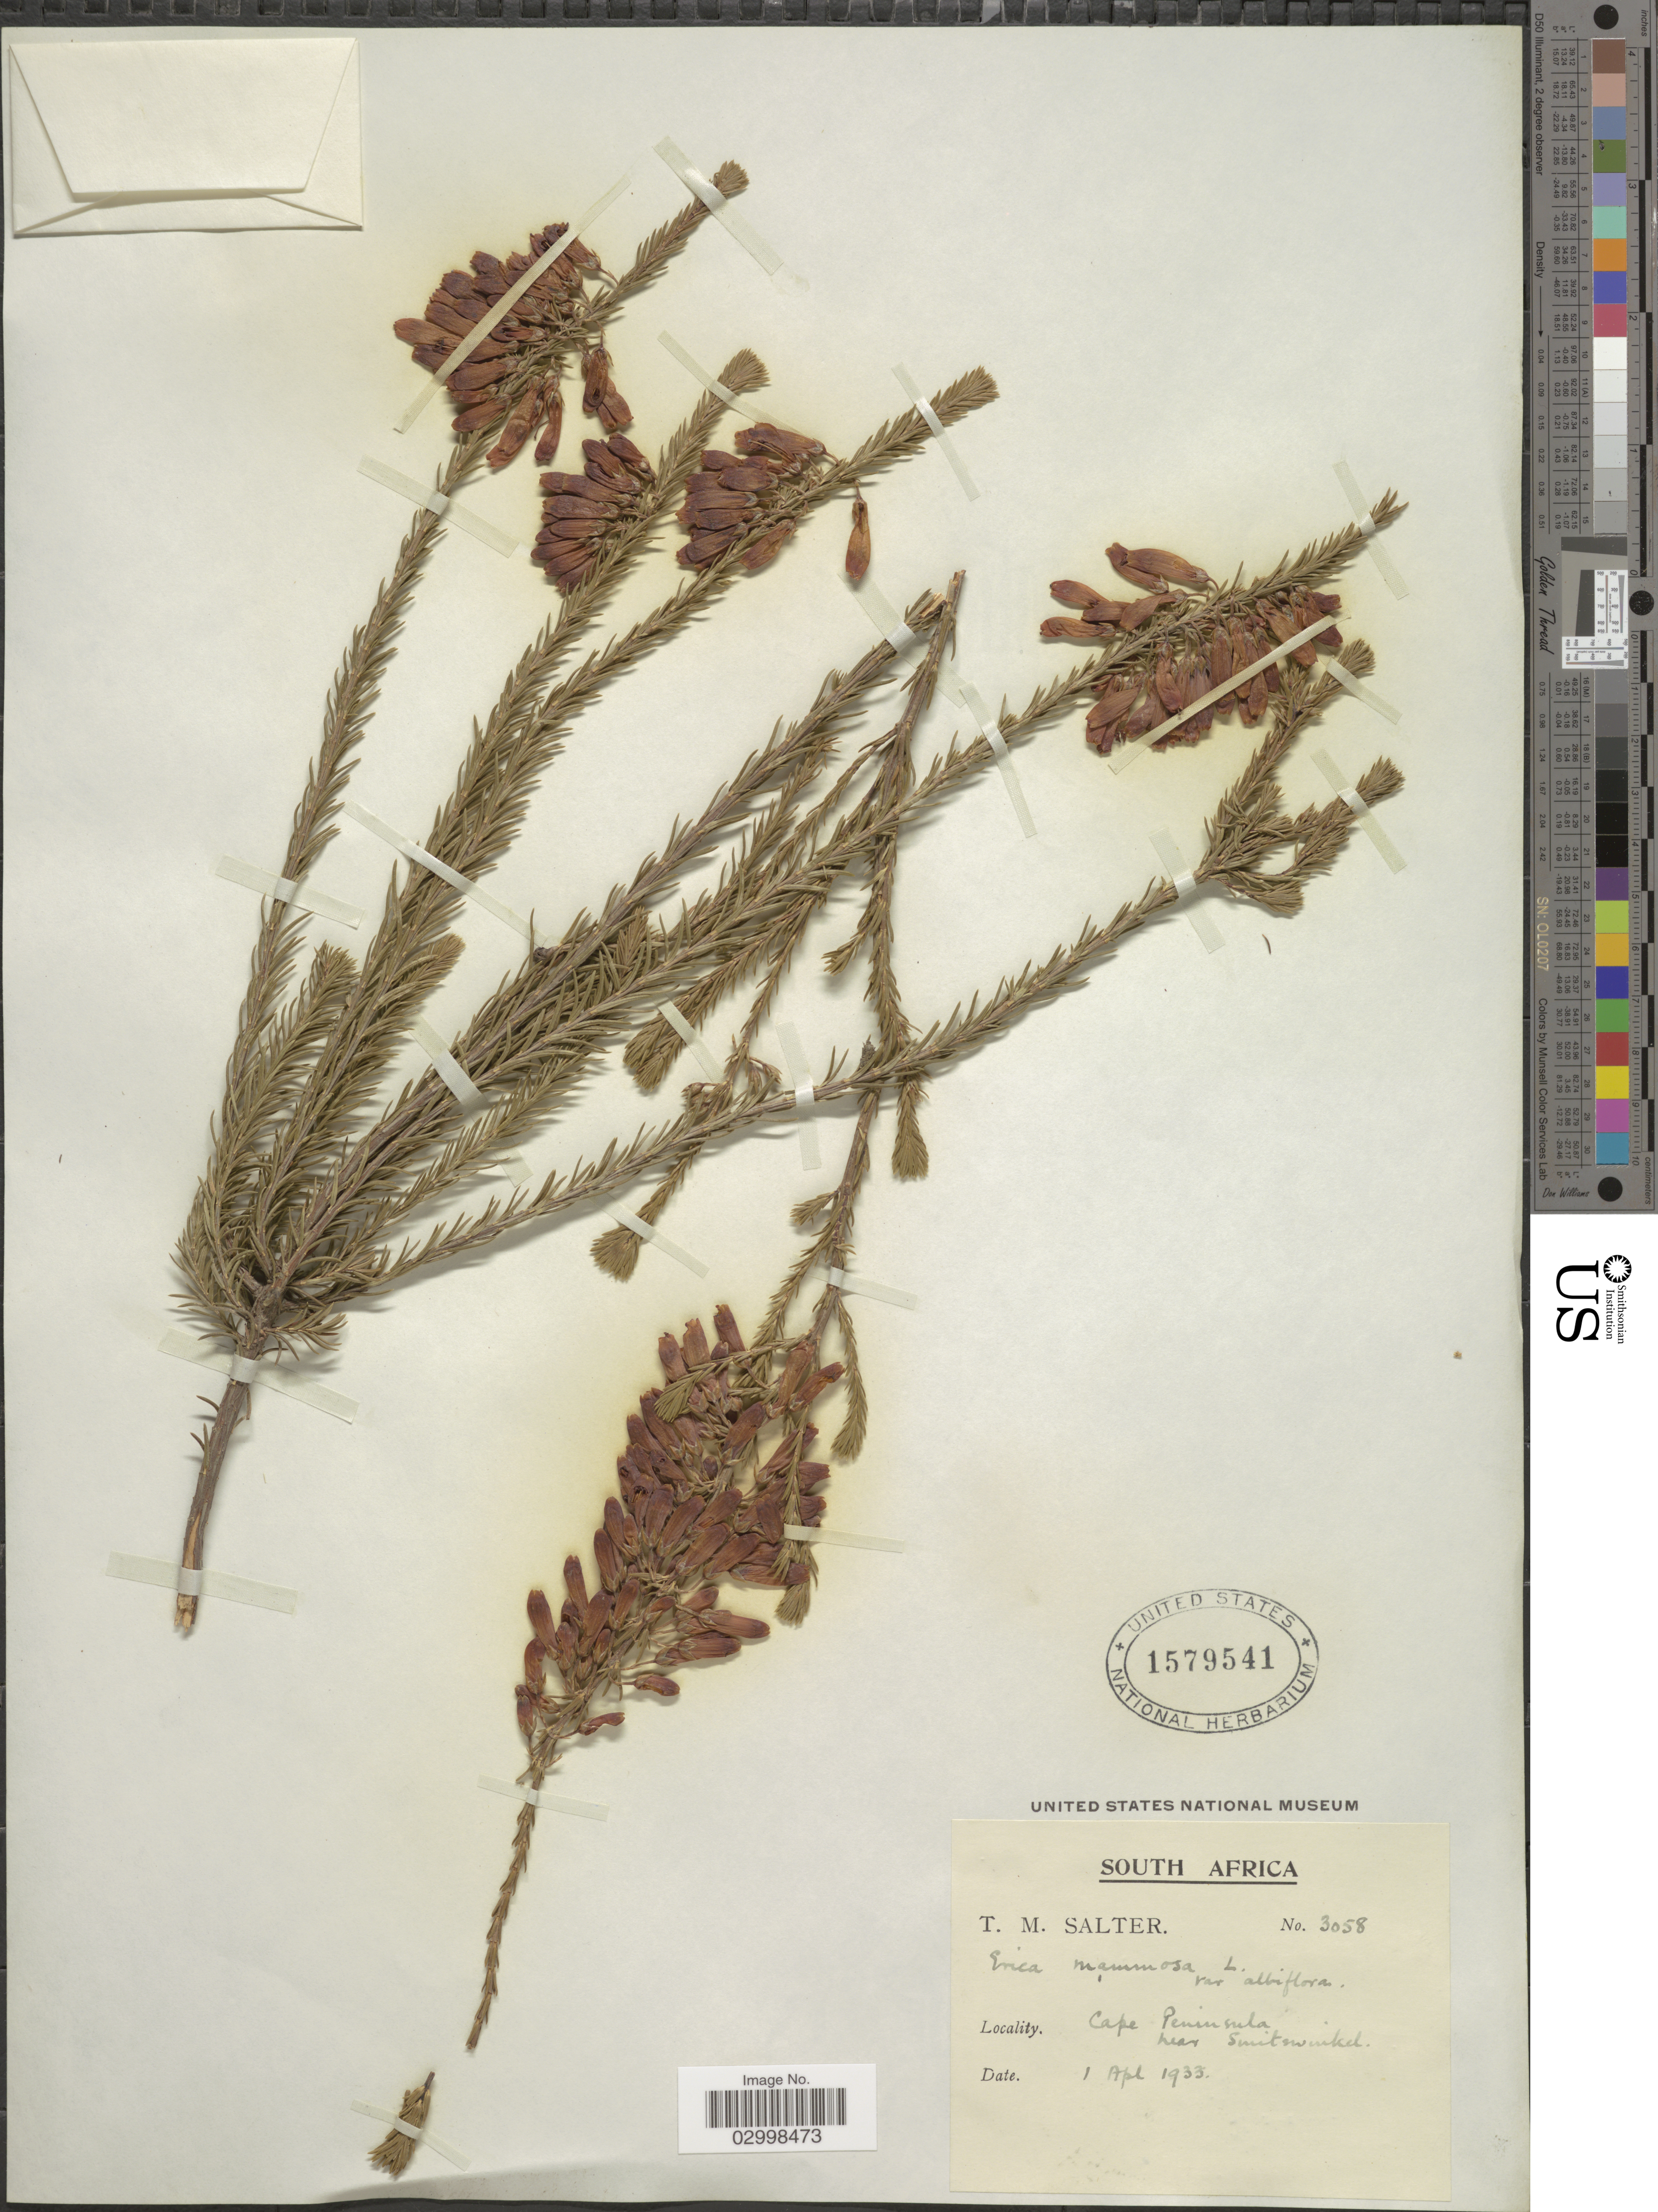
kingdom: Plantae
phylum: Tracheophyta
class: Magnoliopsida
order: Ericales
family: Ericaceae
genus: Erica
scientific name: Erica mammosa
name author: L.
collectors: T. Salter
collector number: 3058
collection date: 1933-04-01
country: South Africa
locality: Cape Peninsula, near Smitswinkel.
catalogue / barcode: US 1579541